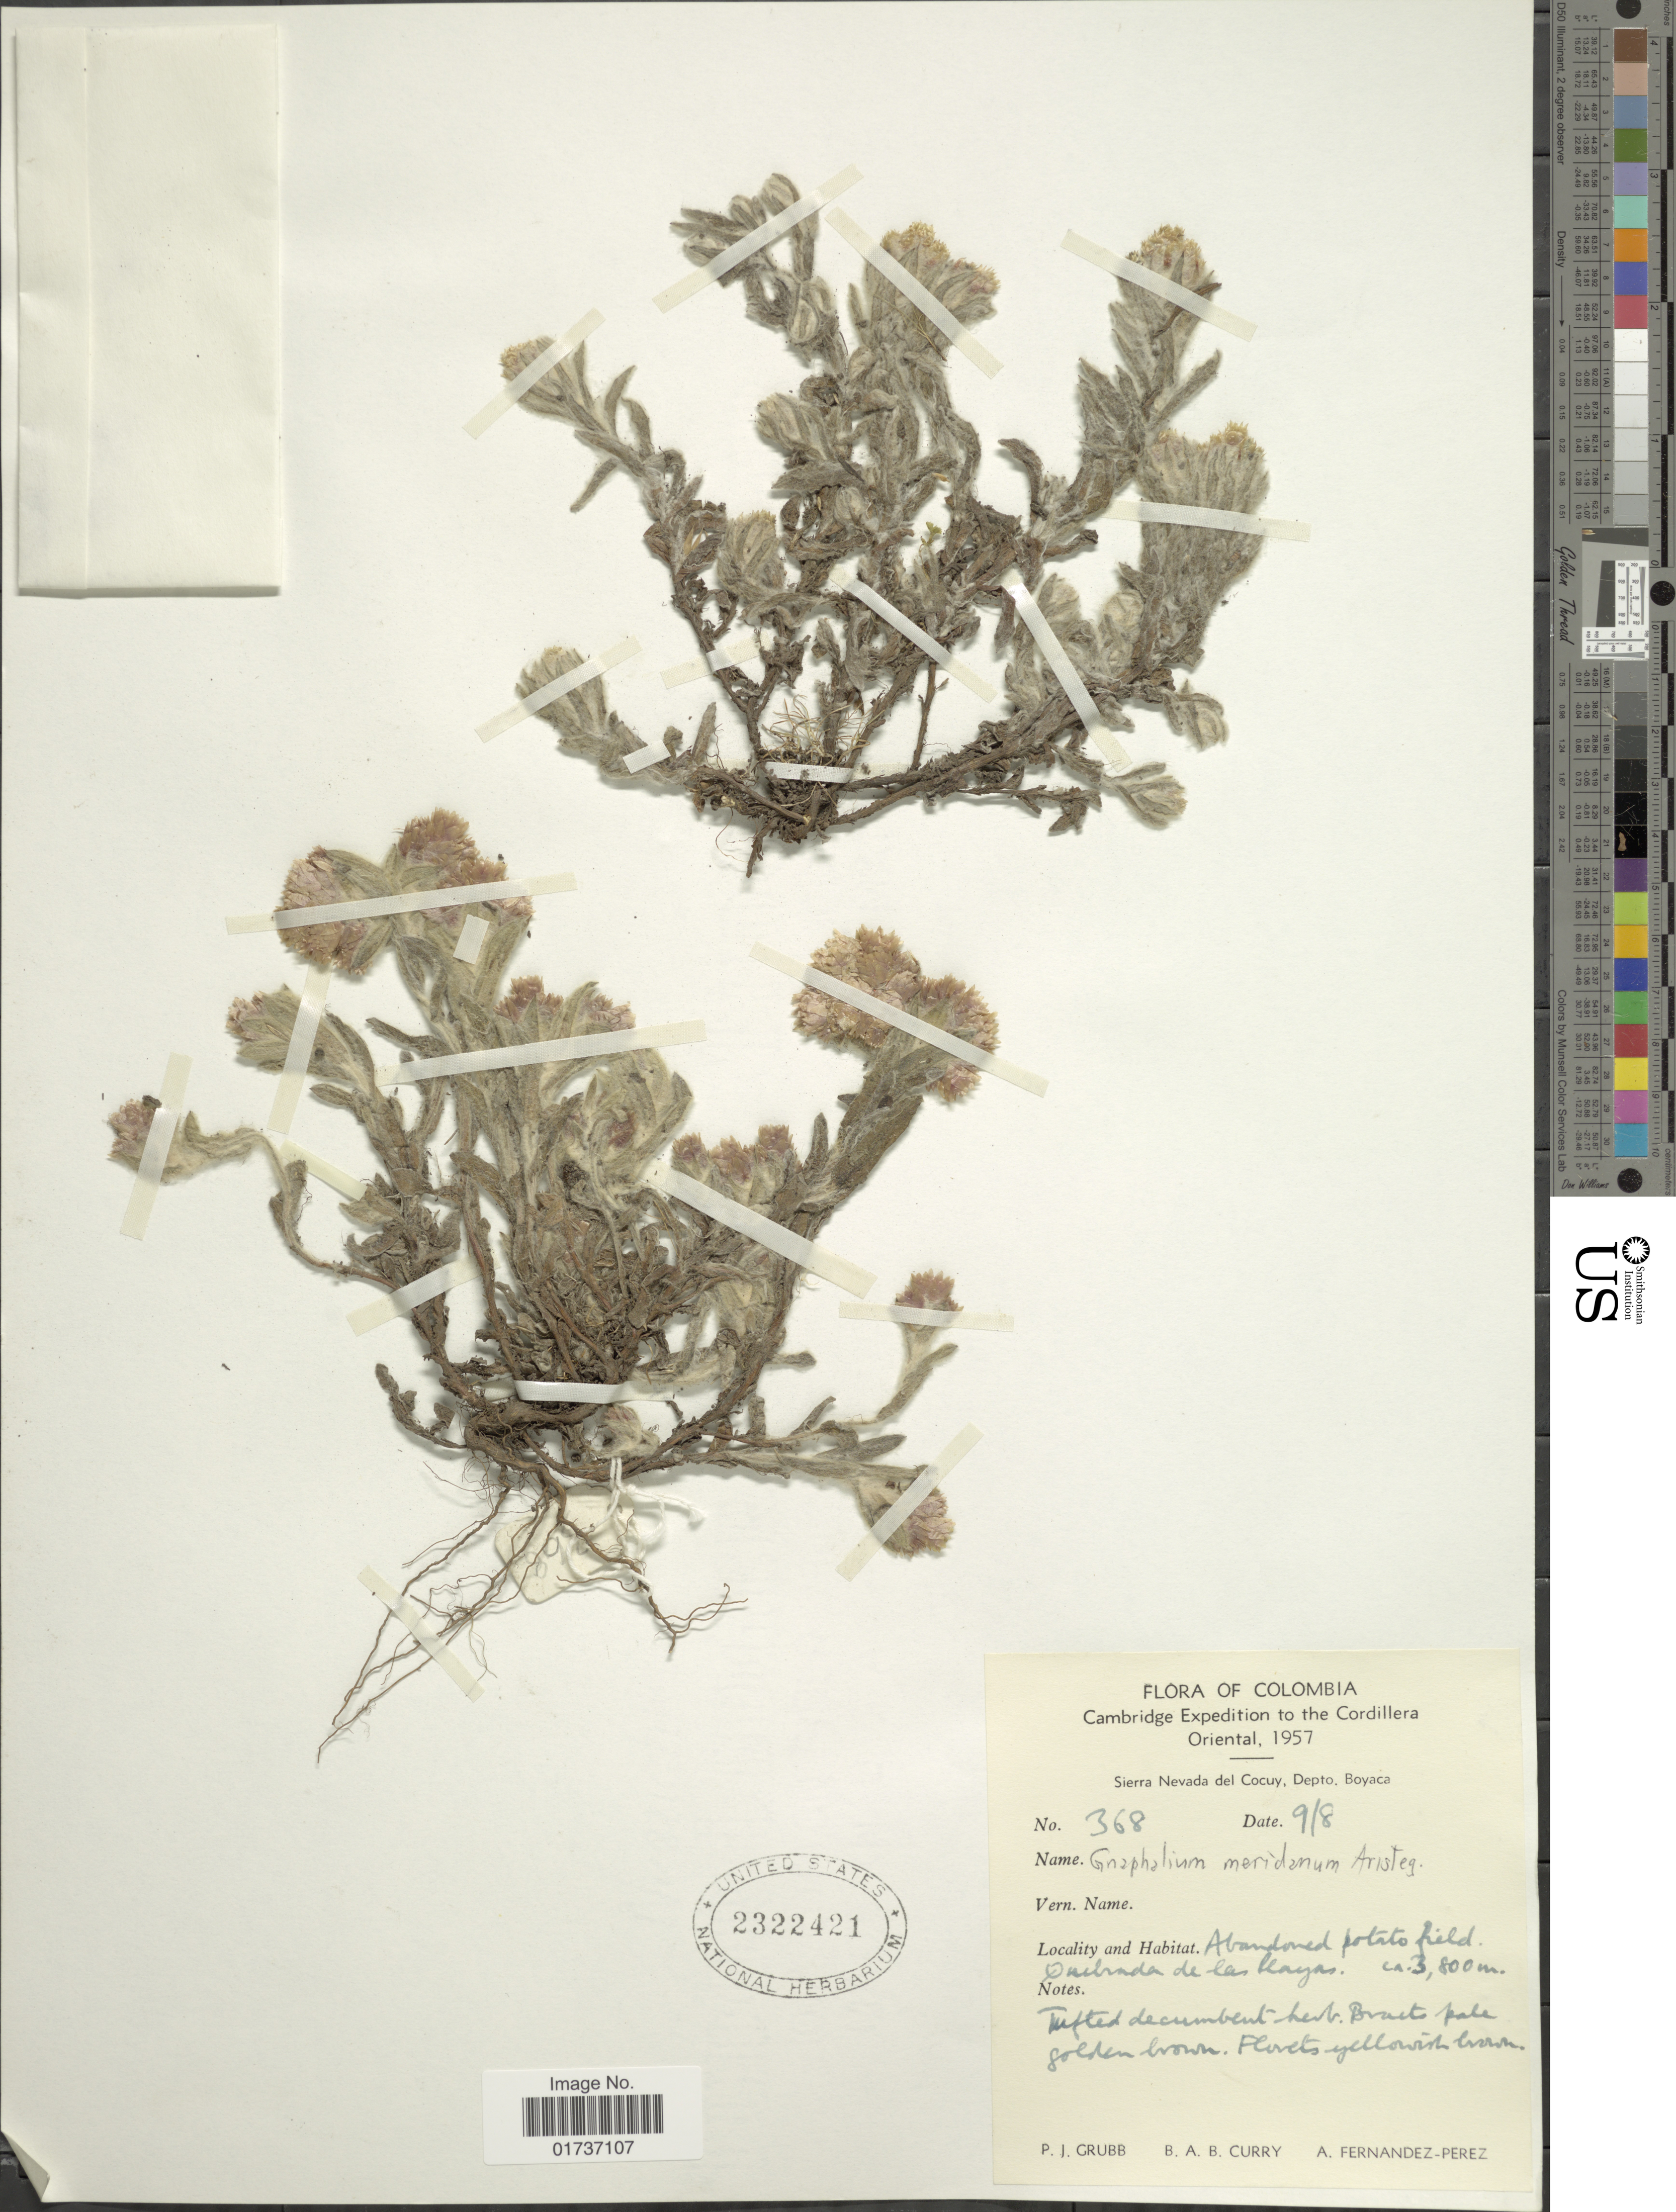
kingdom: Plantae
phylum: Tracheophyta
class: Magnoliopsida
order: Asterales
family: Asteraceae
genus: Gnaphalium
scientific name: Gnaphalium meridanum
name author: Aristeg.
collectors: P. J. Grubb, B. Curry & A. Fernández-Pérez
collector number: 368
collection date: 1957-08-09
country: Colombia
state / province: Boyacá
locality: Bandoned potato field Quebrada de Las Playas, Sierra Nevada del Cocuy, Depto Boyaca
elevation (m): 3800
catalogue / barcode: US 2322421